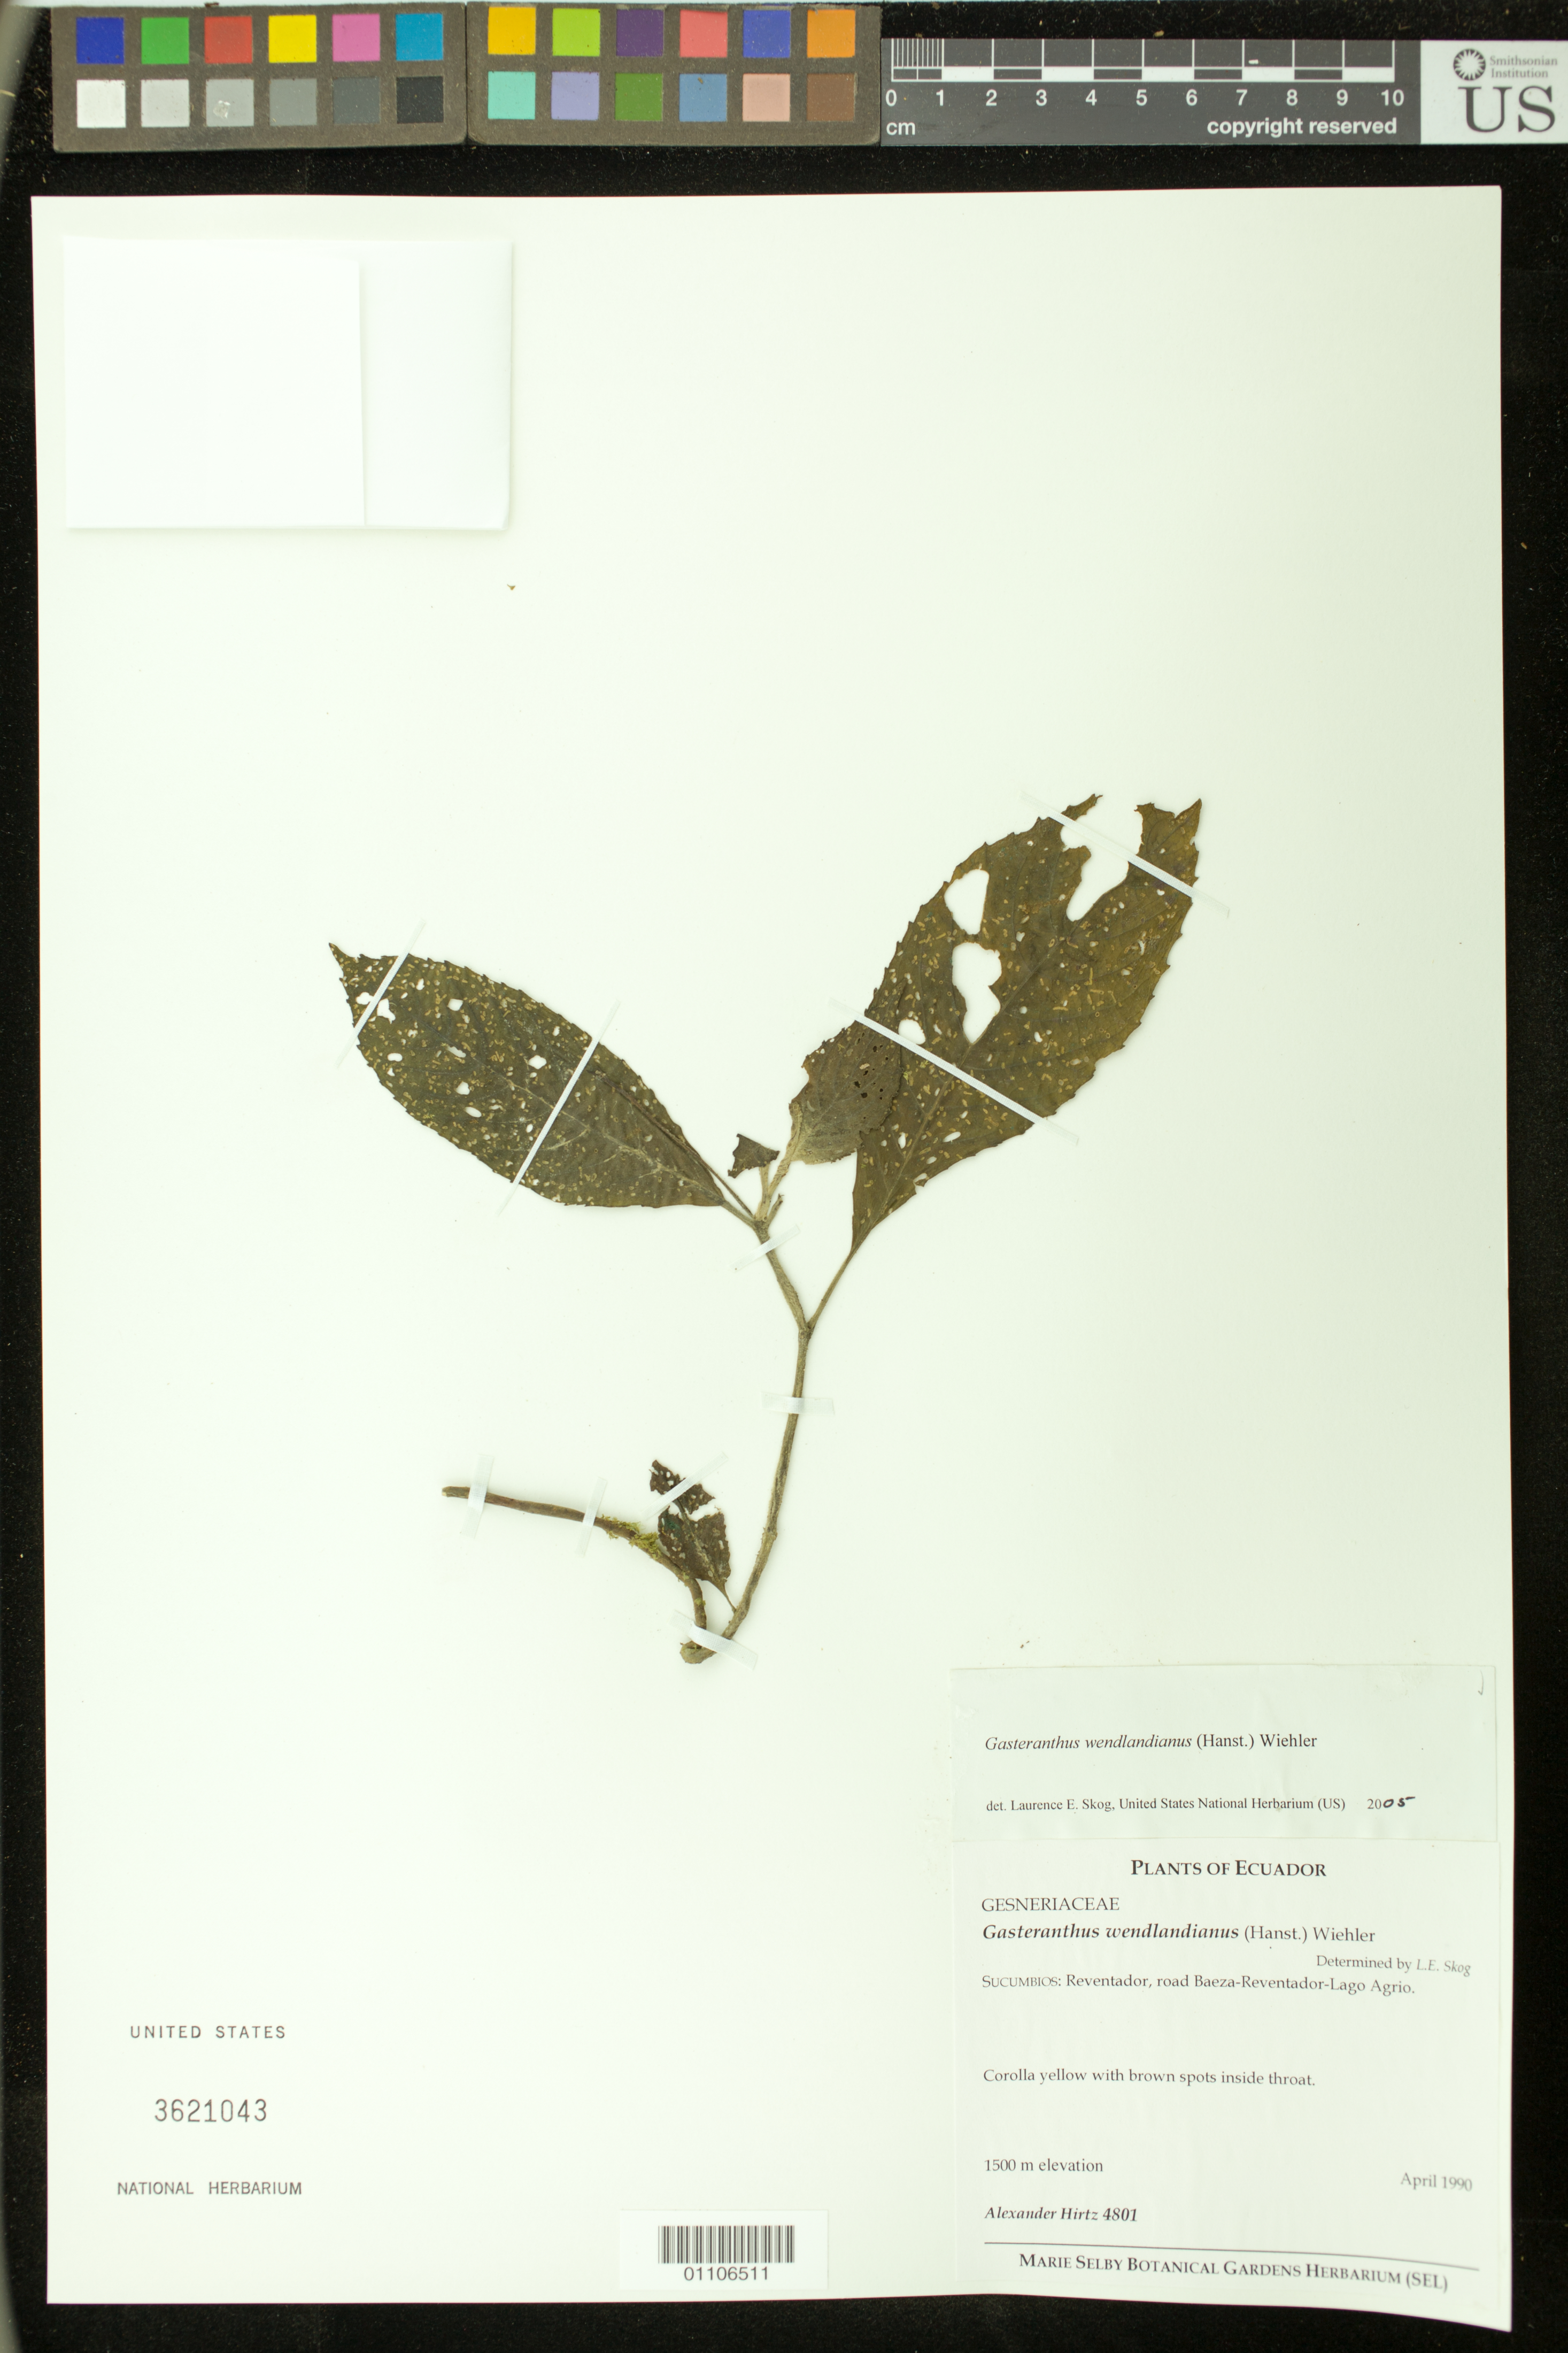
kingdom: Plantae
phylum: Tracheophyta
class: Magnoliopsida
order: Lamiales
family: Gesneriaceae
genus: Gasteranthus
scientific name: Gasteranthus wendlandianus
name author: (Hanst.) Wiehler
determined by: Skog, Laurence E.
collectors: A. Hirtz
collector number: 4801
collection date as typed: Apr 1990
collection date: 1990-04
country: Ecuador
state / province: Sucumbios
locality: Sucumbios: Reventador, road Baeza - Reventador - Lago Agrio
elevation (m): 1500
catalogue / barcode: US 3621043